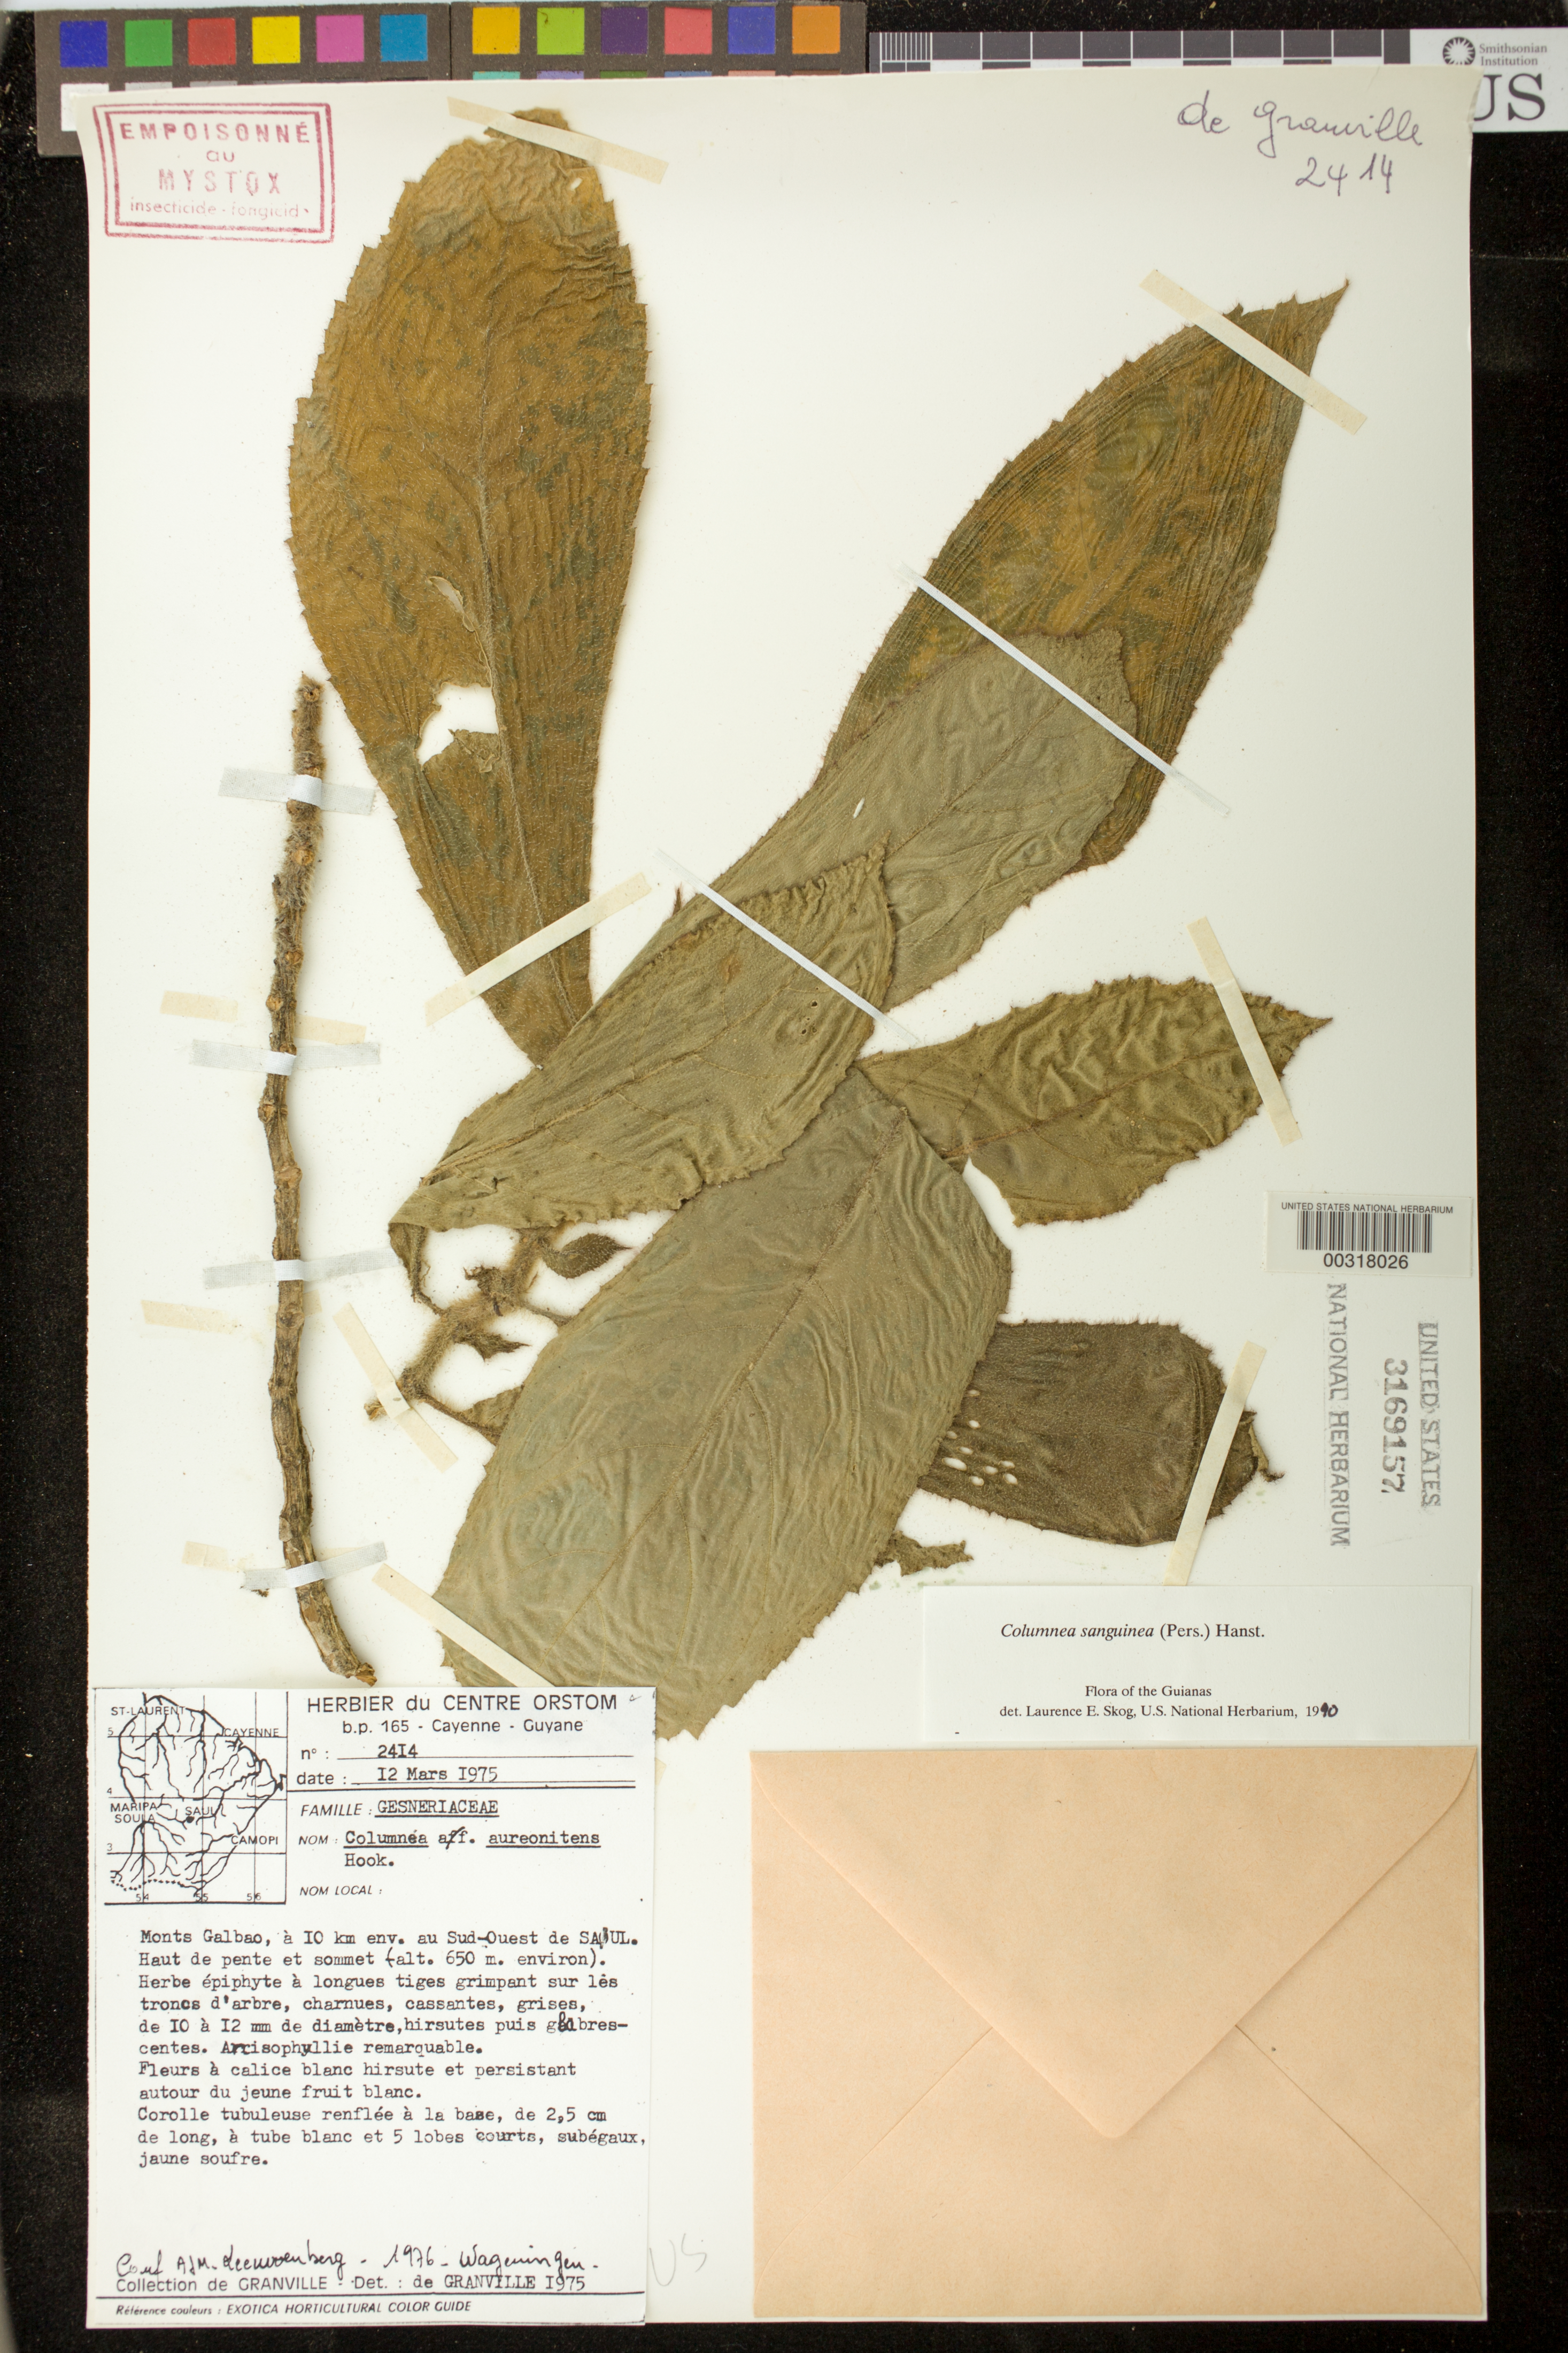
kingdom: Plantae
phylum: Tracheophyta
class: Magnoliopsida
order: Lamiales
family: Gesneriaceae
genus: Columnea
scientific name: Columnea sanguinea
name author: (Pers.) Hanst.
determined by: Skog, Laurence E.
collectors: J.-J. de Granville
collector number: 2414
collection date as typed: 12 Mar 1975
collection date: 1975-03-12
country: French Guiana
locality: Monts Galbao, à 10 km env. au SW de Saül; haut de pente et sommet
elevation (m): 650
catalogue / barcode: US 3169157